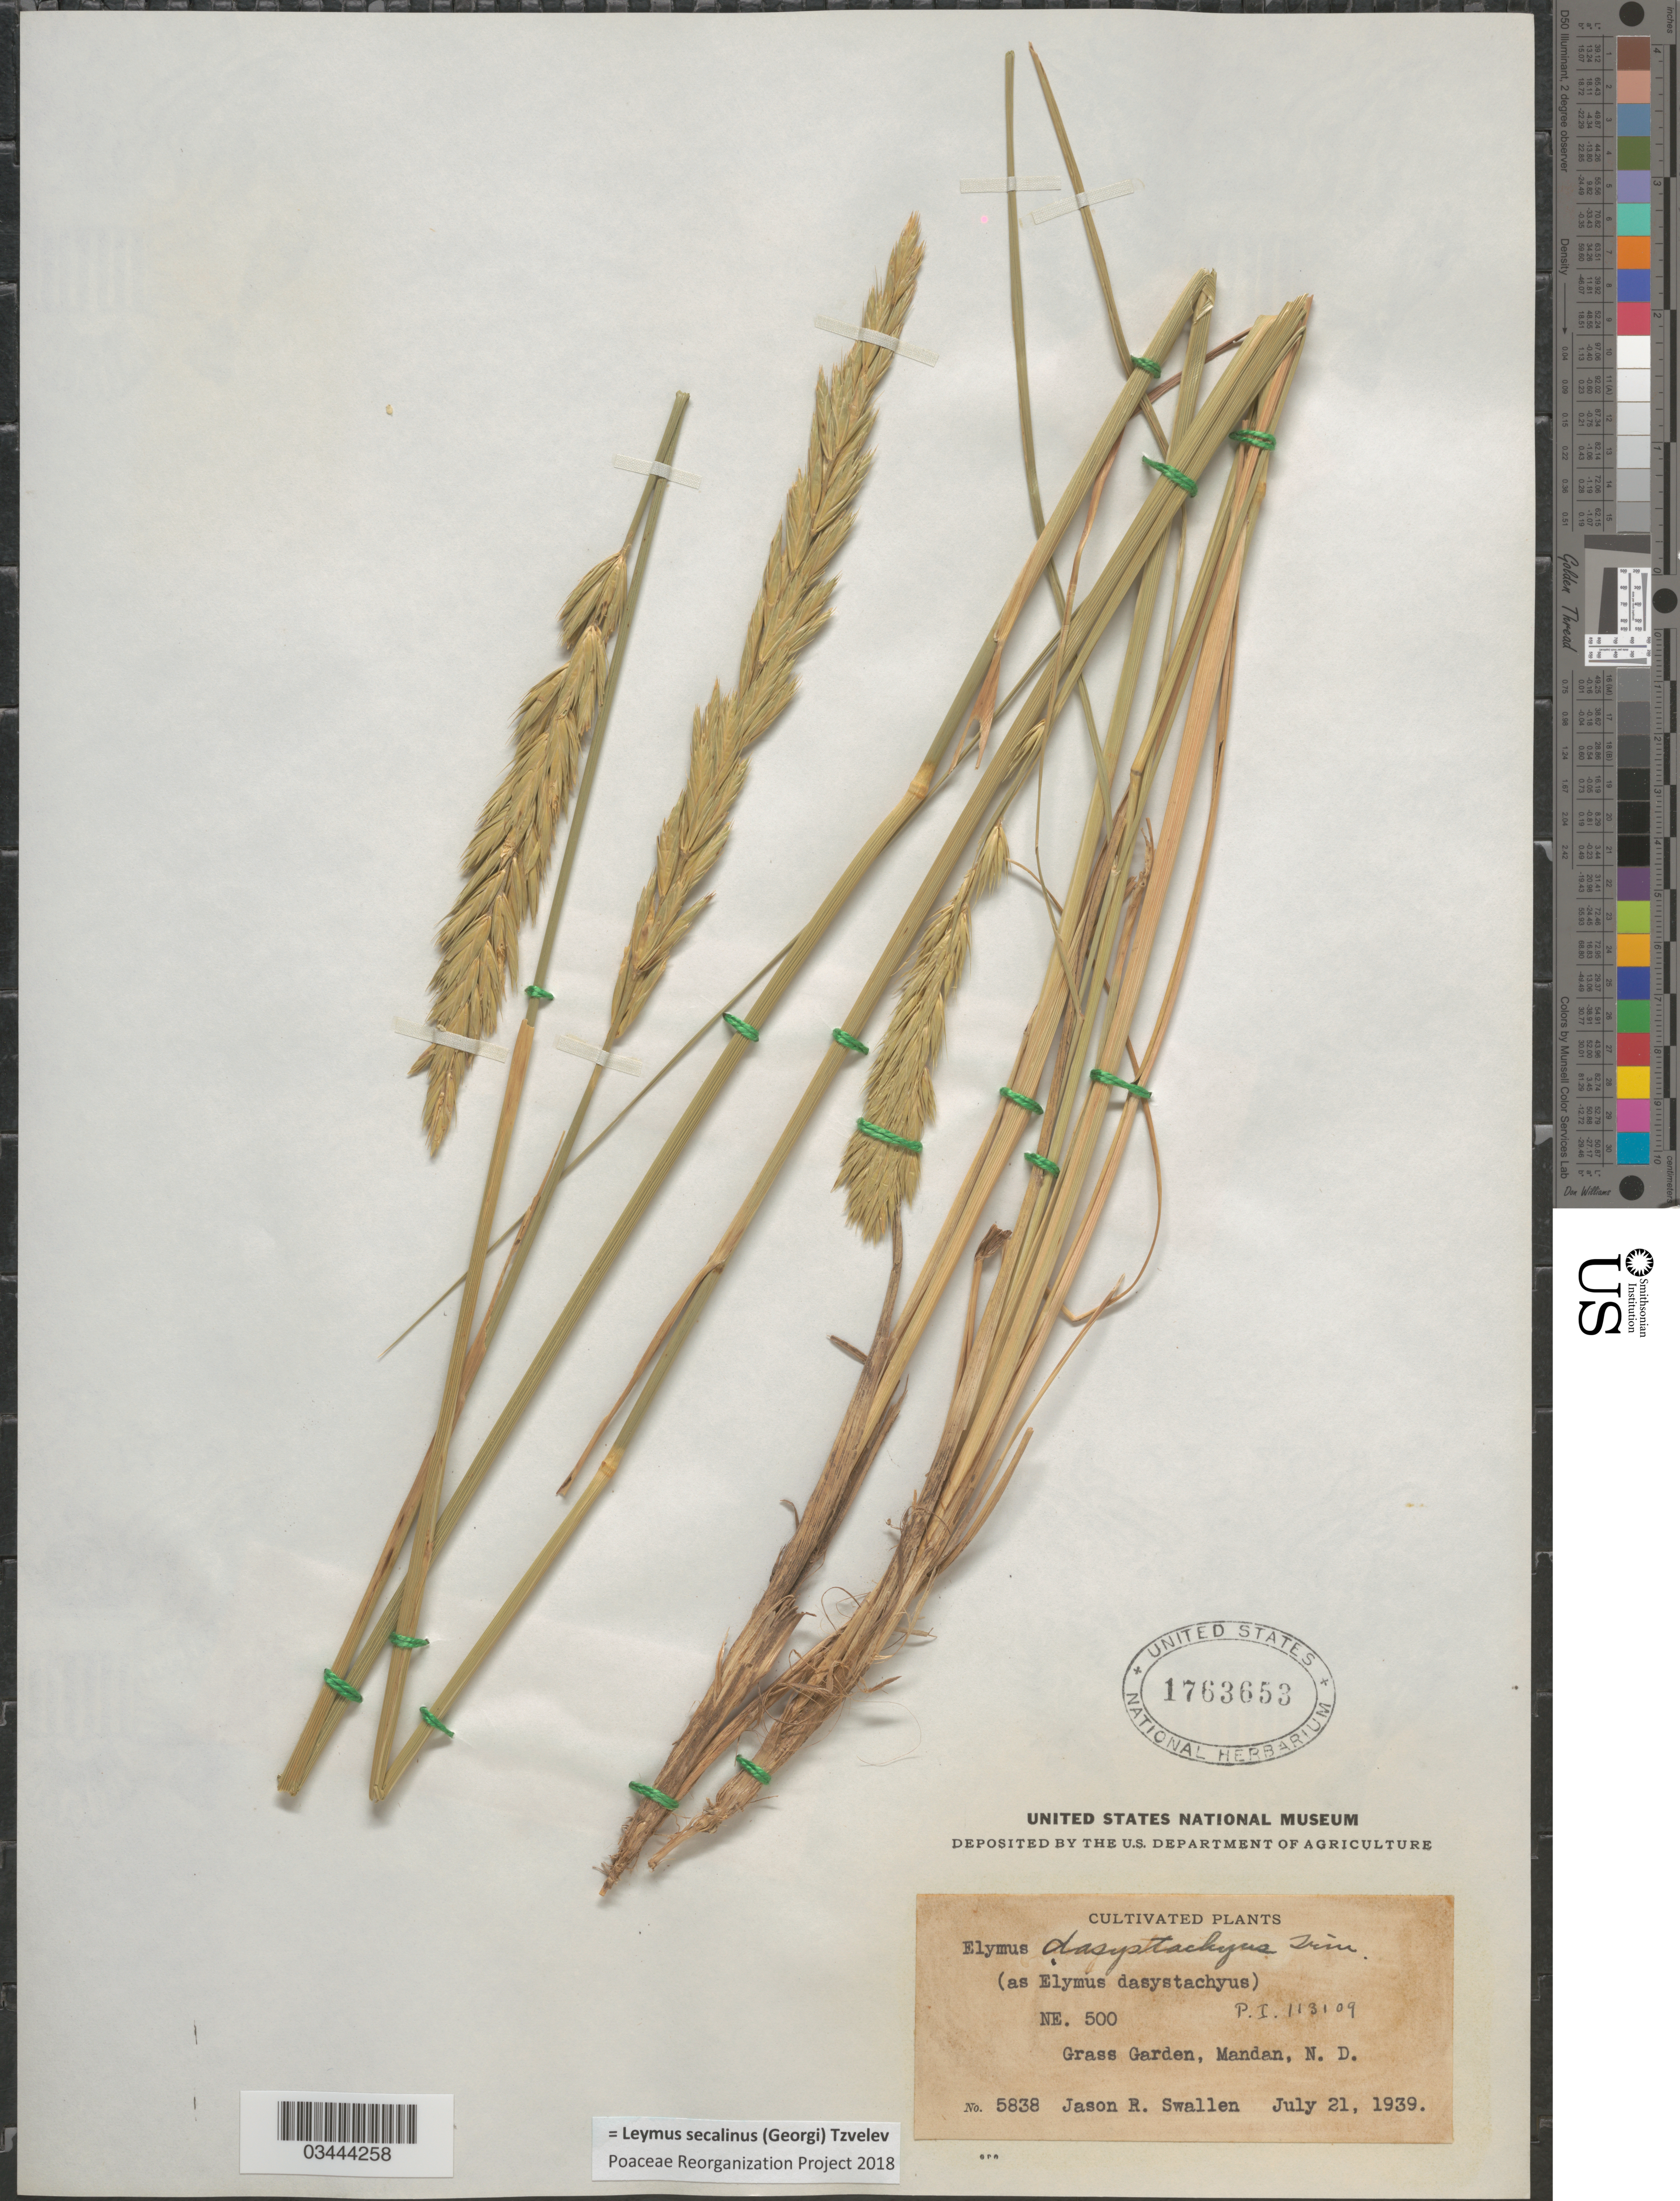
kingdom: Plantae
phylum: Tracheophyta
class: Liliopsida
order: Poales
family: Poaceae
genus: Leymus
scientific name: Leymus secalinus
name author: (Georgi) Tzvelev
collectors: J. R. Swallen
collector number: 5838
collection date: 1939-07-21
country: United States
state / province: North Dakota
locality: Grass Garden, Mandan.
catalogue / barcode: US 1763653